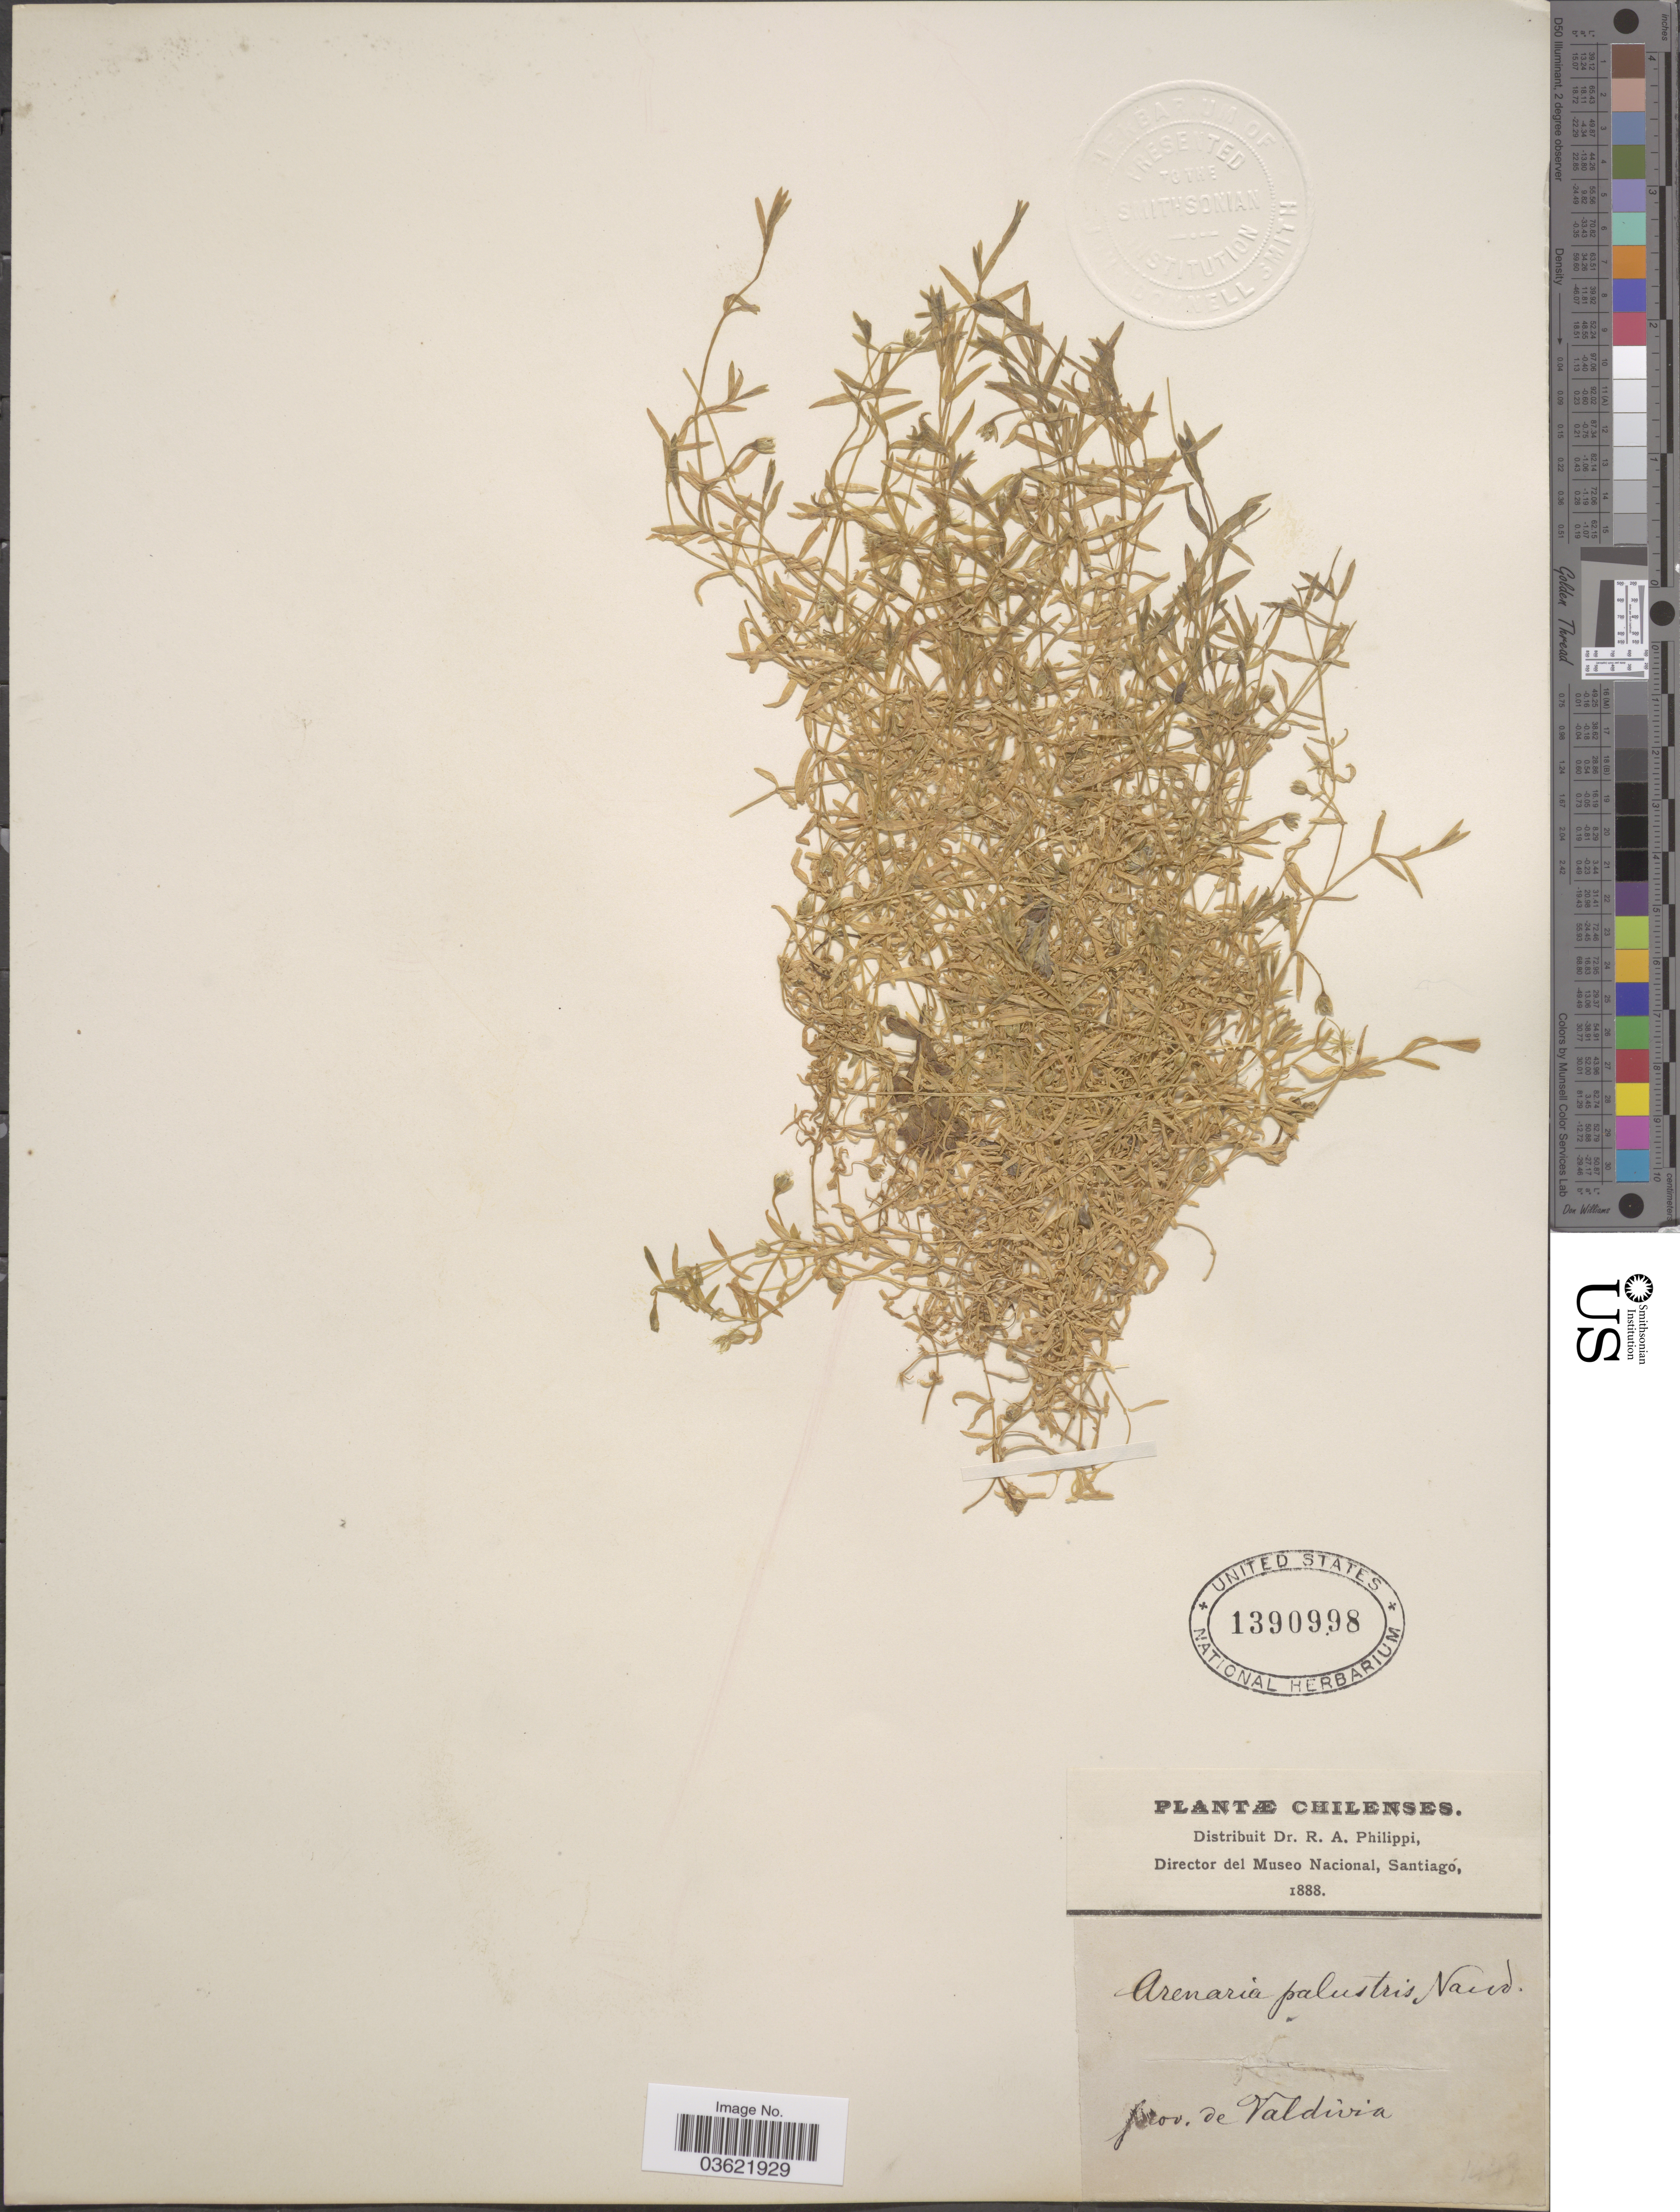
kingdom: Plantae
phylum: Tracheophyta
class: Magnoliopsida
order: Caryophyllales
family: Caryophyllaceae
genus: Arenaria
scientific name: Arenaria palustris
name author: Gay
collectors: ex. herb. R.A. Philippi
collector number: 1443*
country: Chile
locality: Prov. de Valdivia.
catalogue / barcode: US 1390998